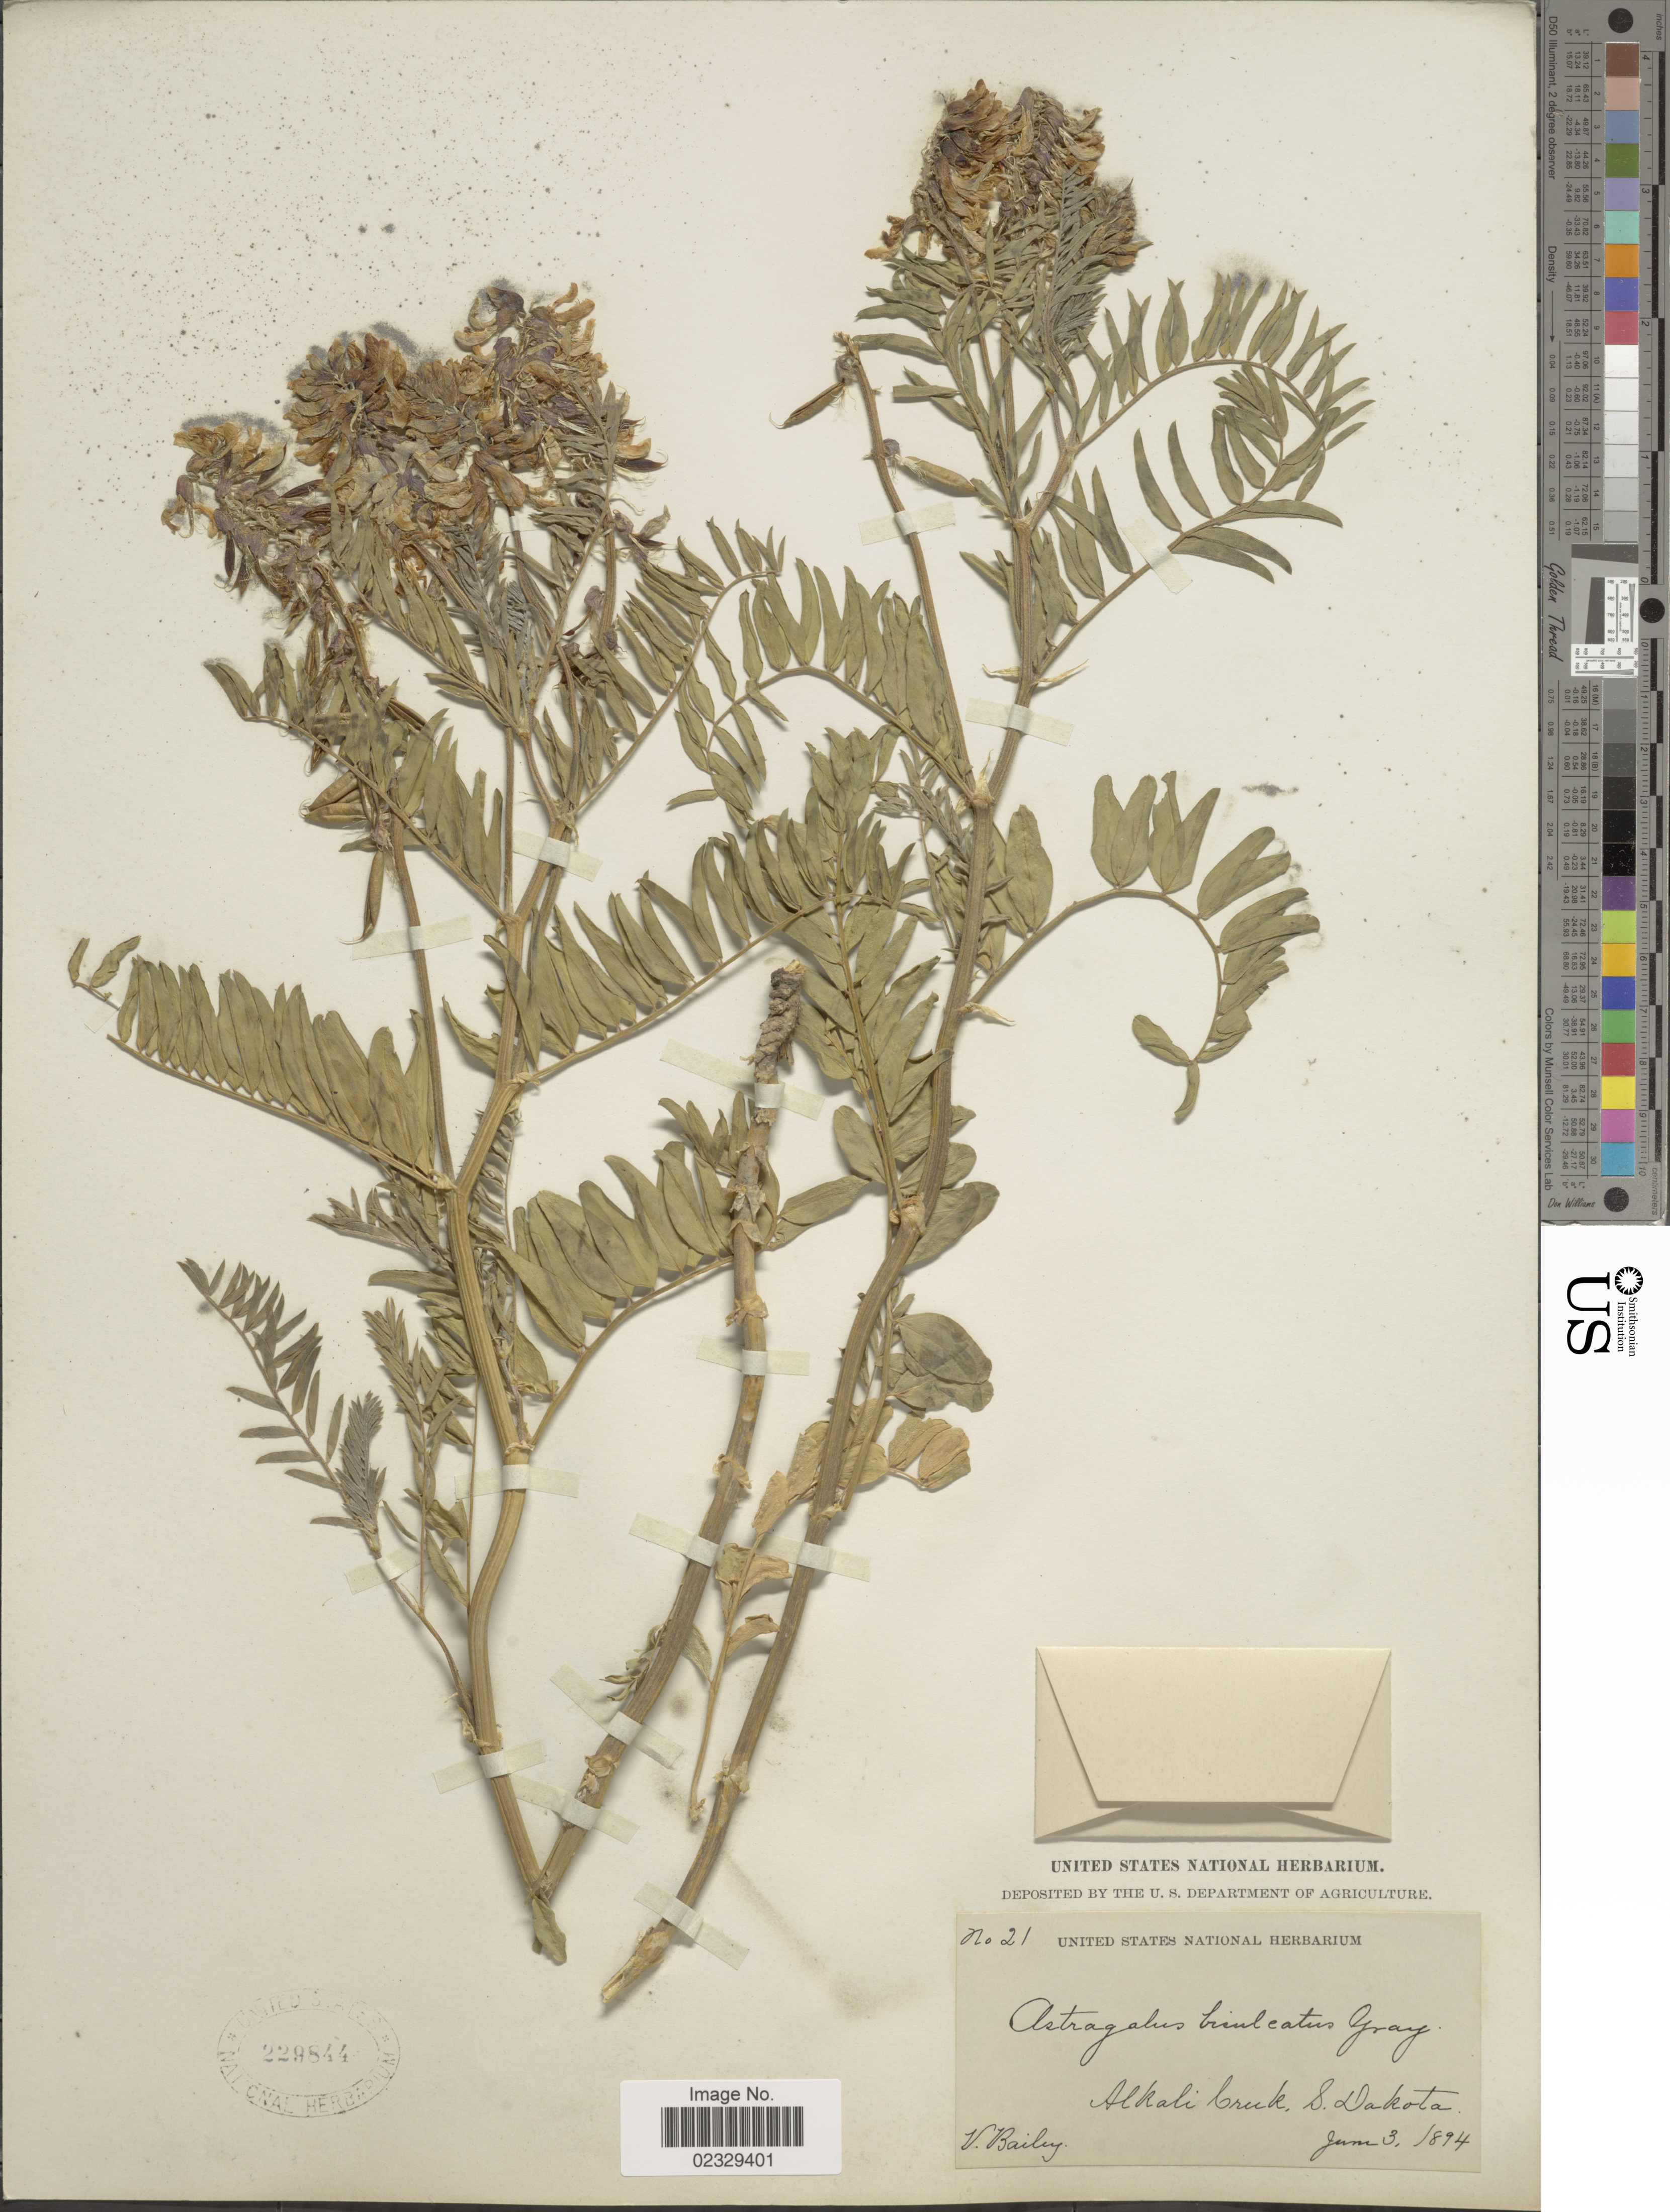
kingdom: Plantae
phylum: Tracheophyta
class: Magnoliopsida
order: Fabales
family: Fabaceae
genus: Astragalus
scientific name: Astragalus bisulcatus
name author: (Hook.) A. Gray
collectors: V. L. Bailey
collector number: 21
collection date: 1894-06-03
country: United States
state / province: South Dakota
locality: Alkali Creek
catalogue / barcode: US 229844